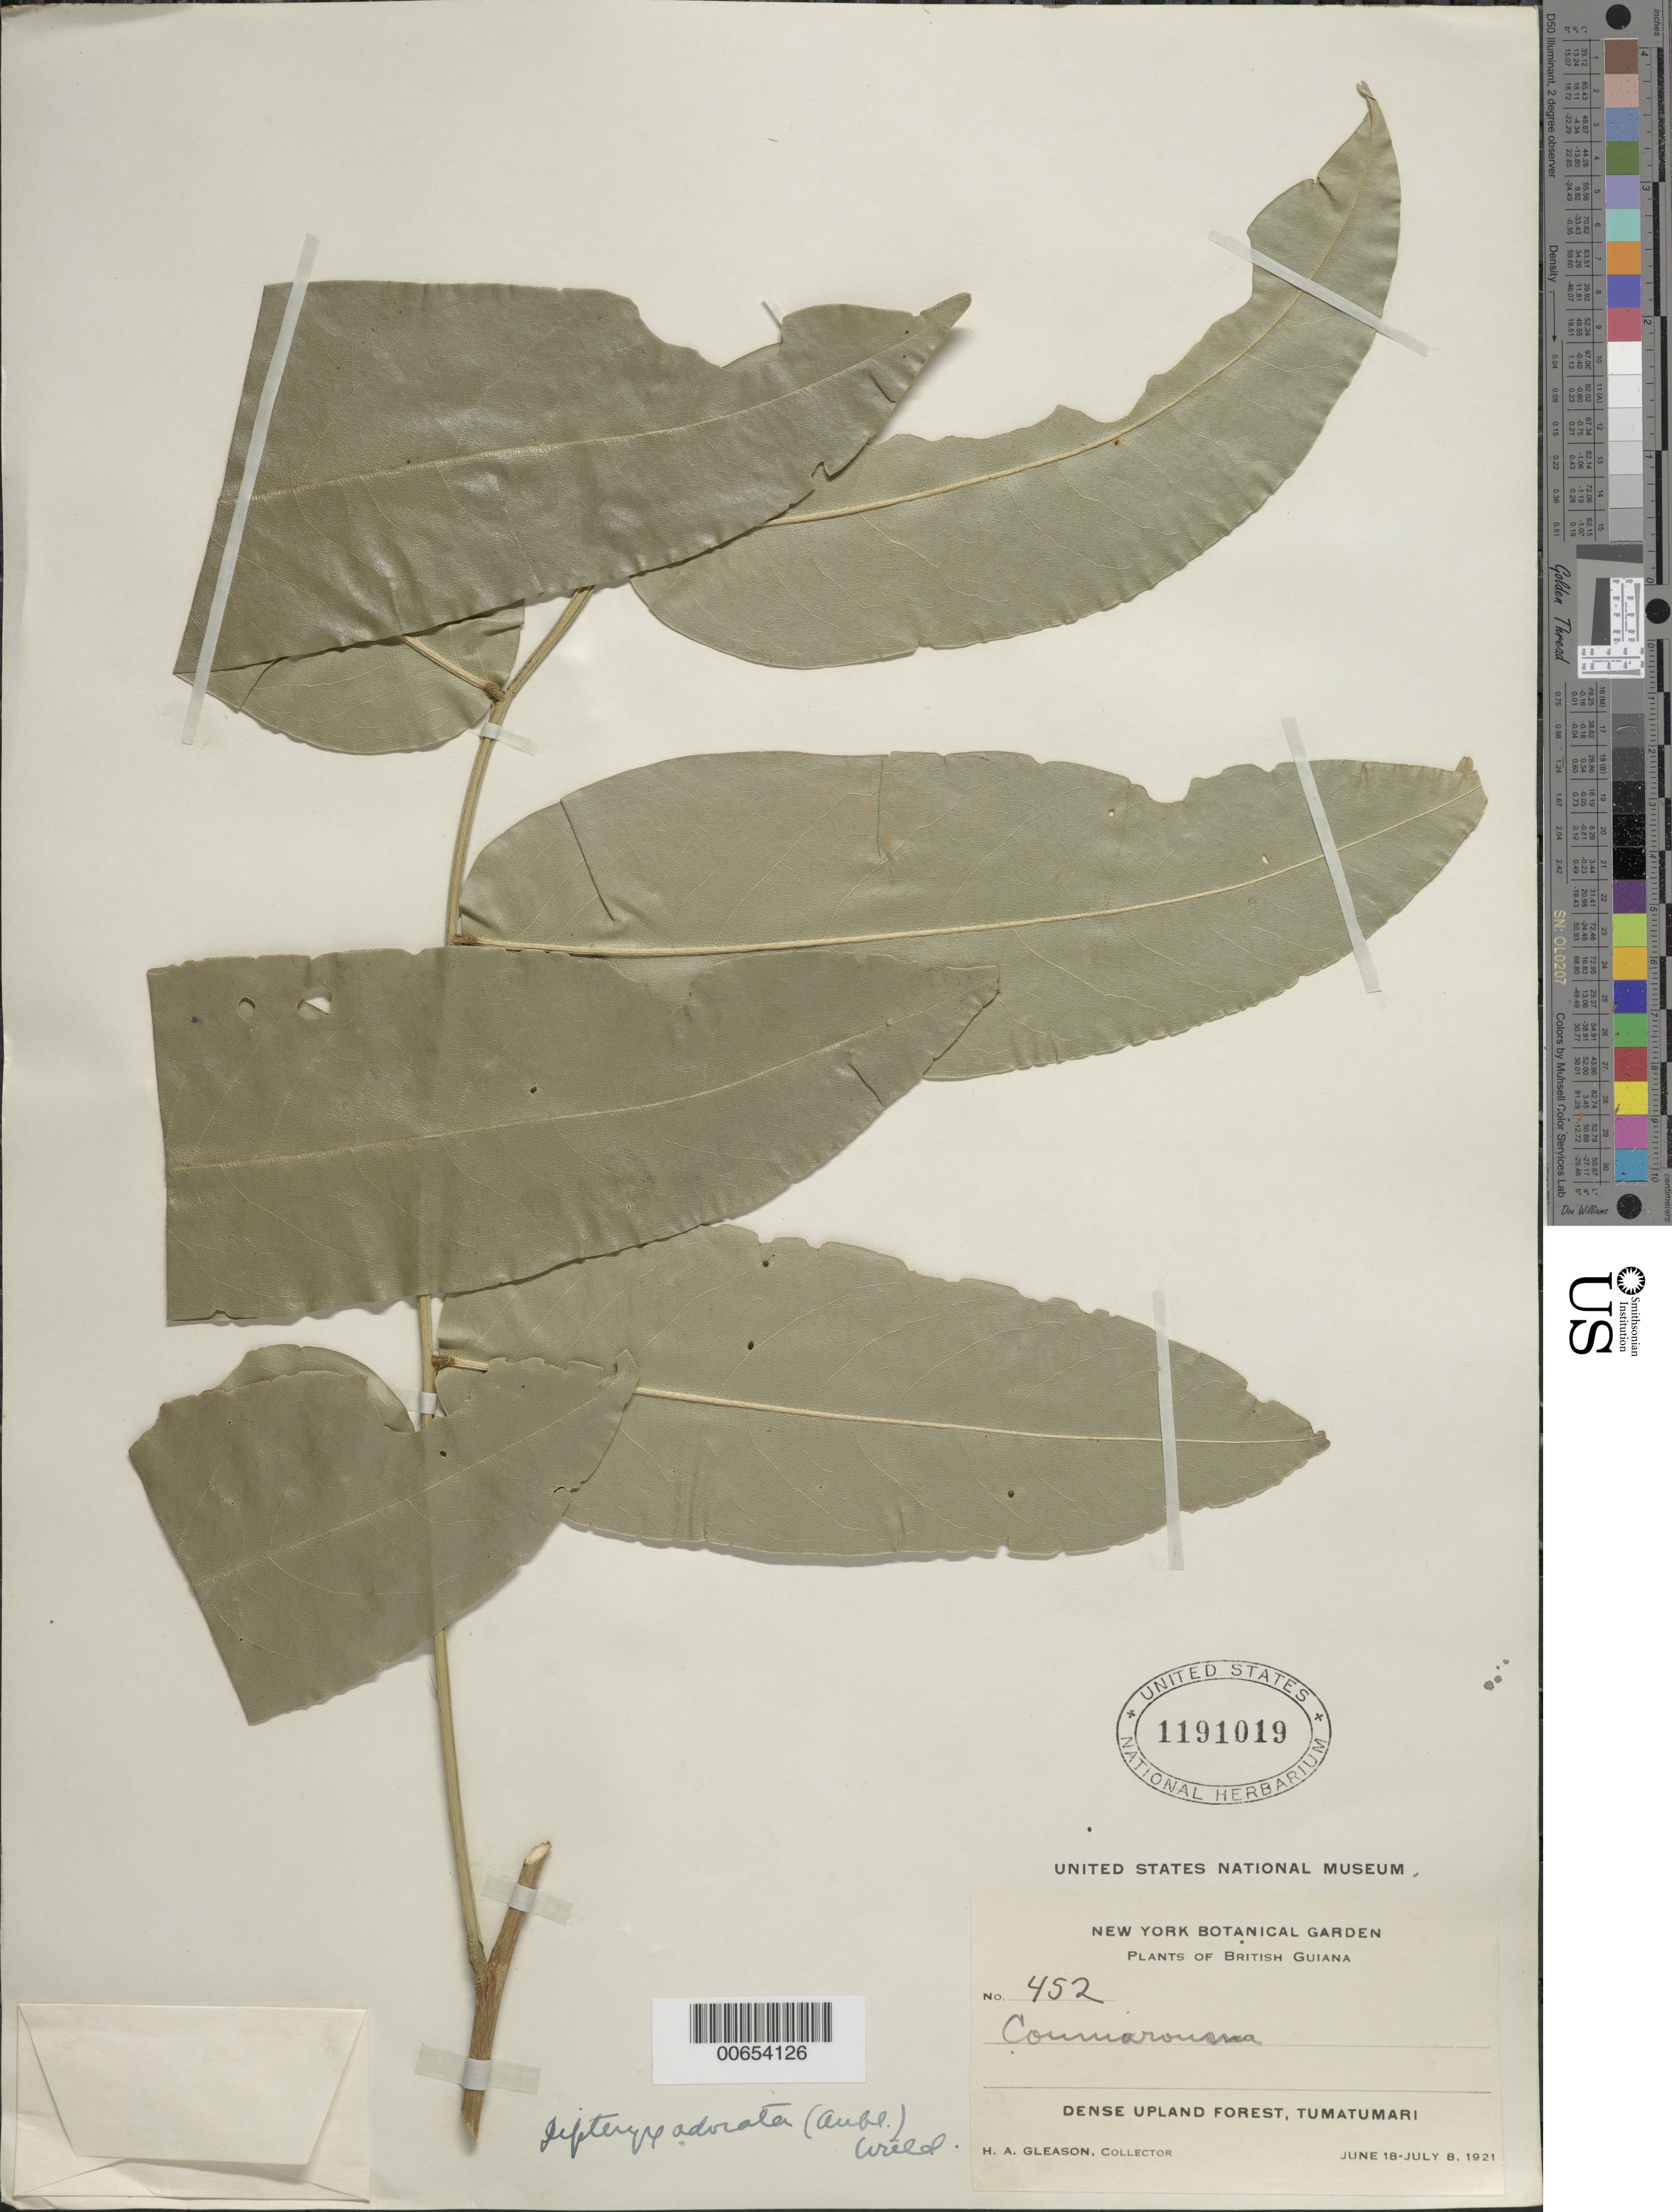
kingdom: Plantae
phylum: Tracheophyta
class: Magnoliopsida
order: Fabales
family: Fabaceae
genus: Dipteryx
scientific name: Dipteryx odorata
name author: (Aubl.) Willd.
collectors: H. A. Gleason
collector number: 452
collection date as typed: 18-Jun-21 to 8-Jul-21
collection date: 1921-06-18/1921-07-08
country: Guyana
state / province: Potaro-Siparuni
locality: Tumatumari Village, Potaro R.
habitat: Dense upland forest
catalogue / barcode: US 1191019